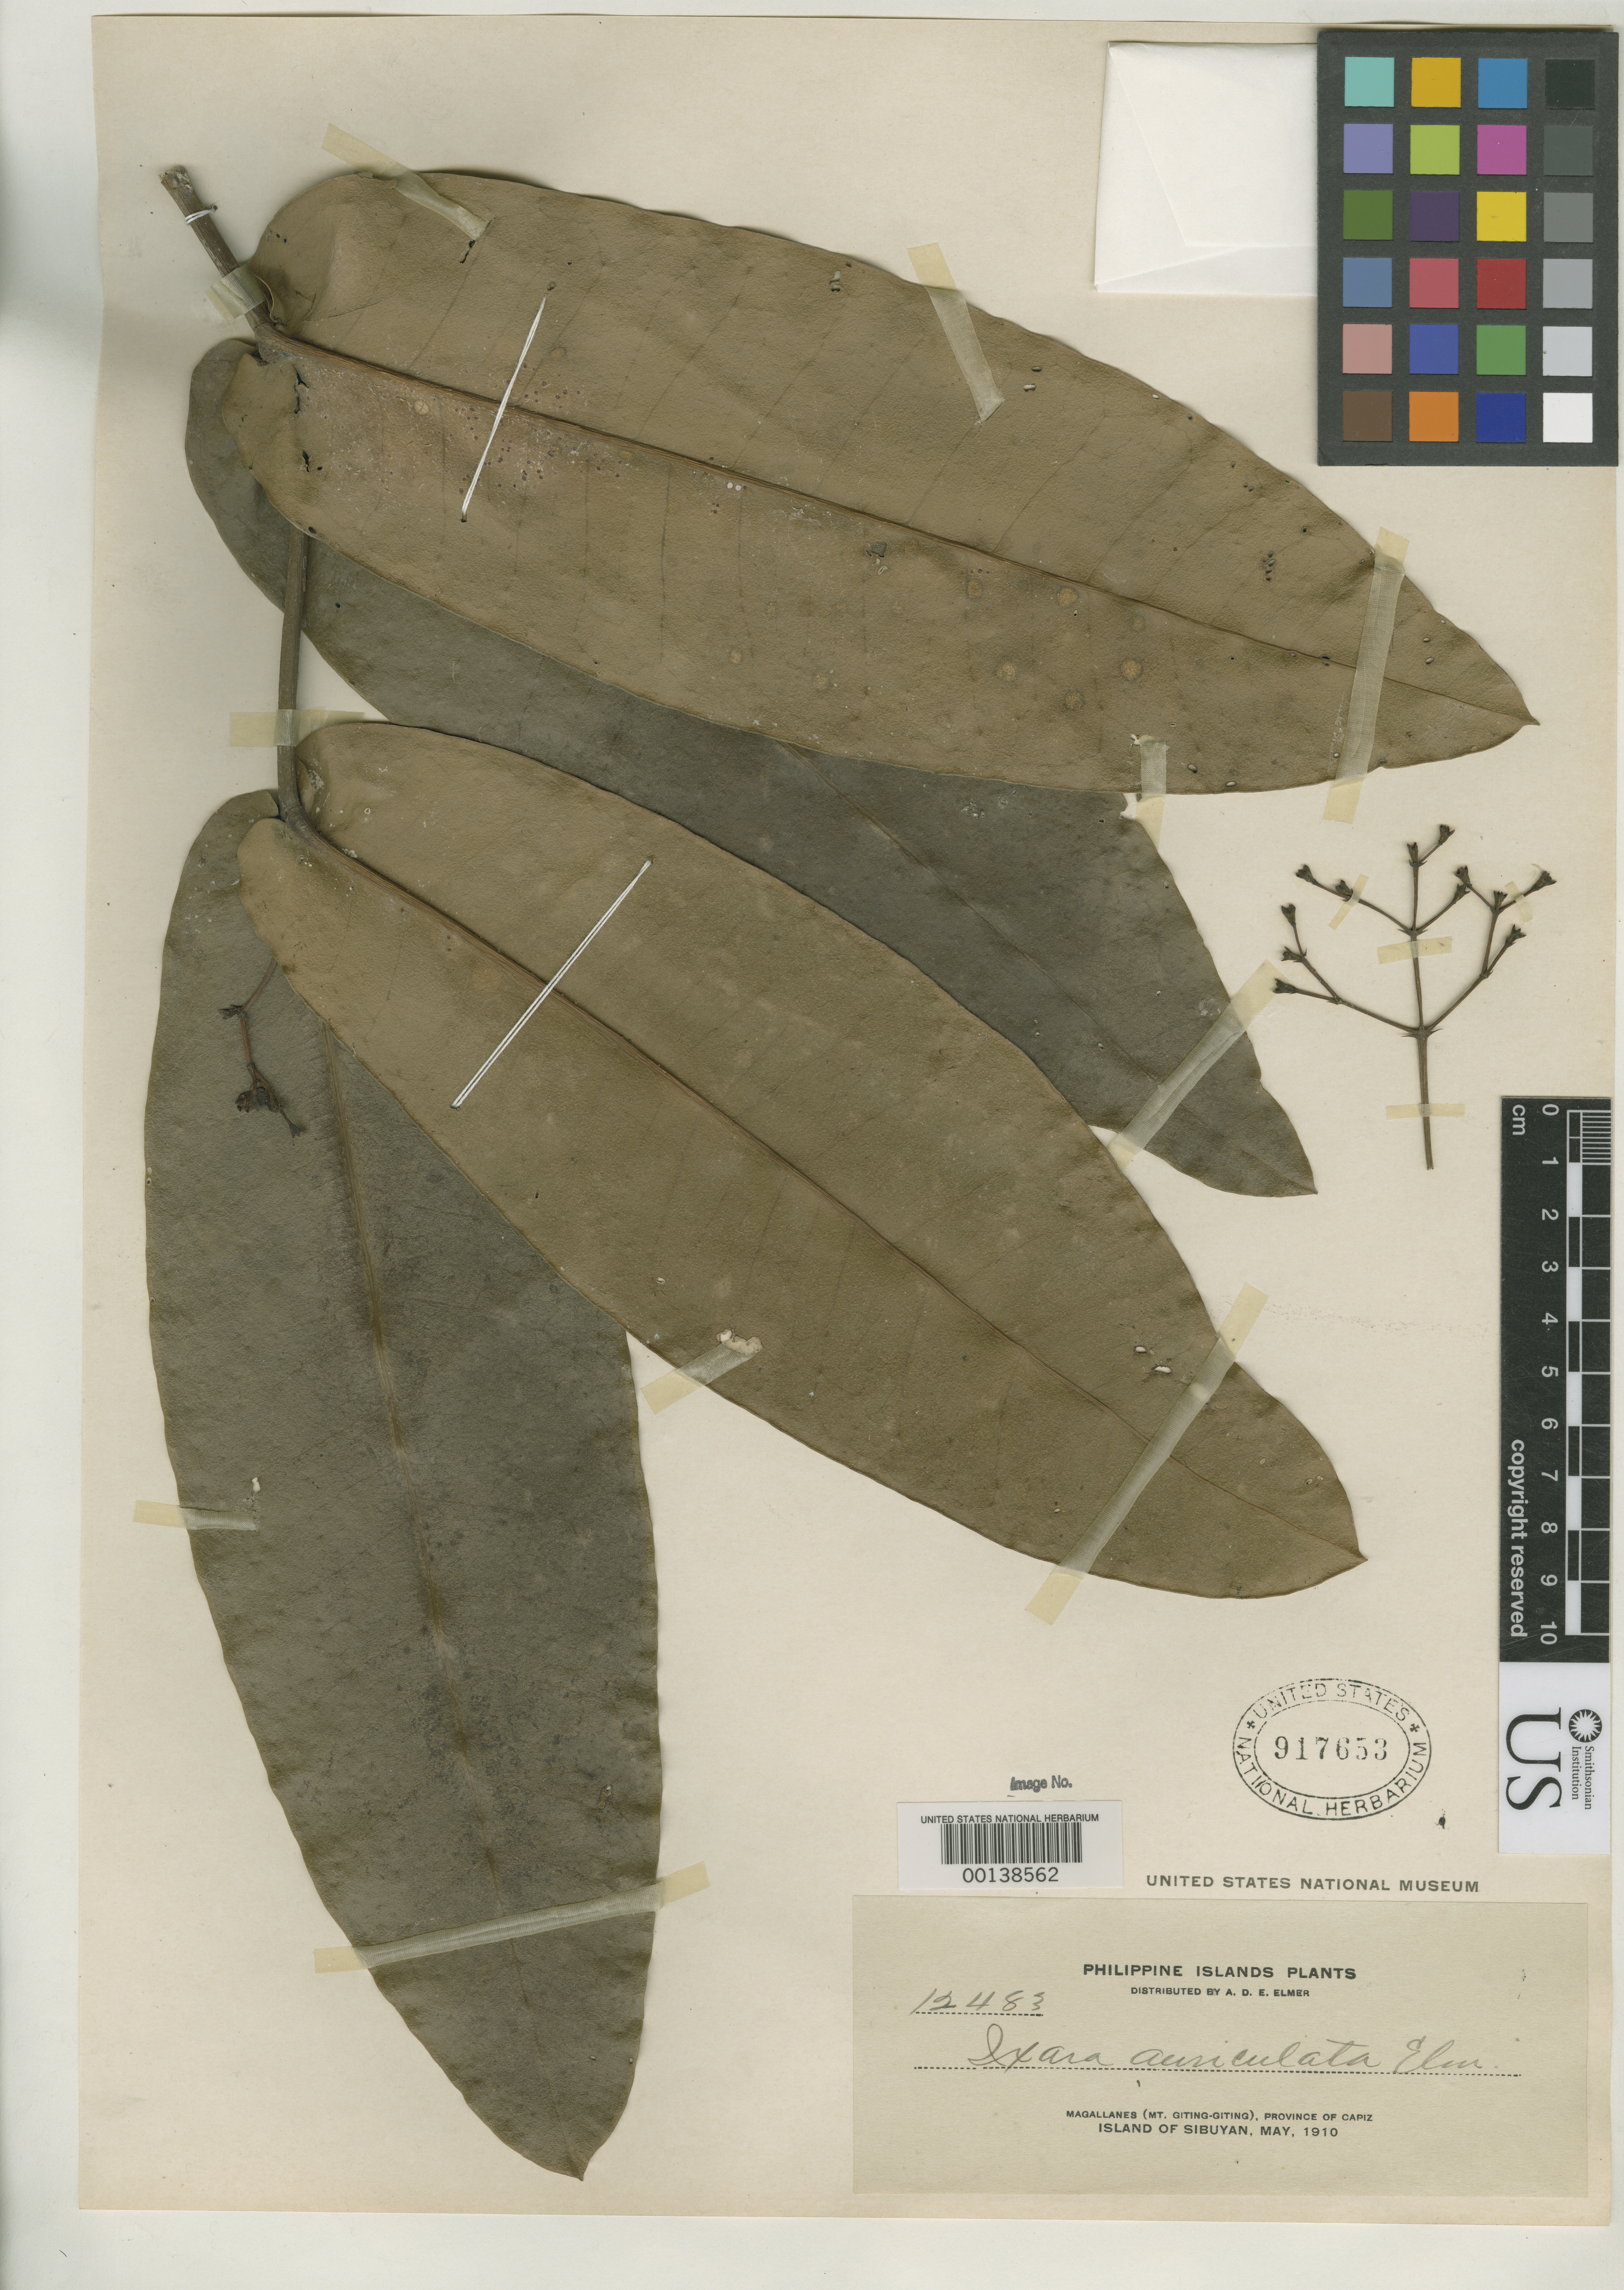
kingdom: Plantae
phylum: Tracheophyta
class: Magnoliopsida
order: Gentianales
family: Rubiaceae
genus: Ixora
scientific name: Ixora auriculata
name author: Elmer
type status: Isotype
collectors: A. D. E. Elmer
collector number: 12483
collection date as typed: May 1910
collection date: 1910-05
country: Philippines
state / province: Mimaropa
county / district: Romblon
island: Sibuyan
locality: Magallanes, Mt. Giting-Giting.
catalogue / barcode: US 917653